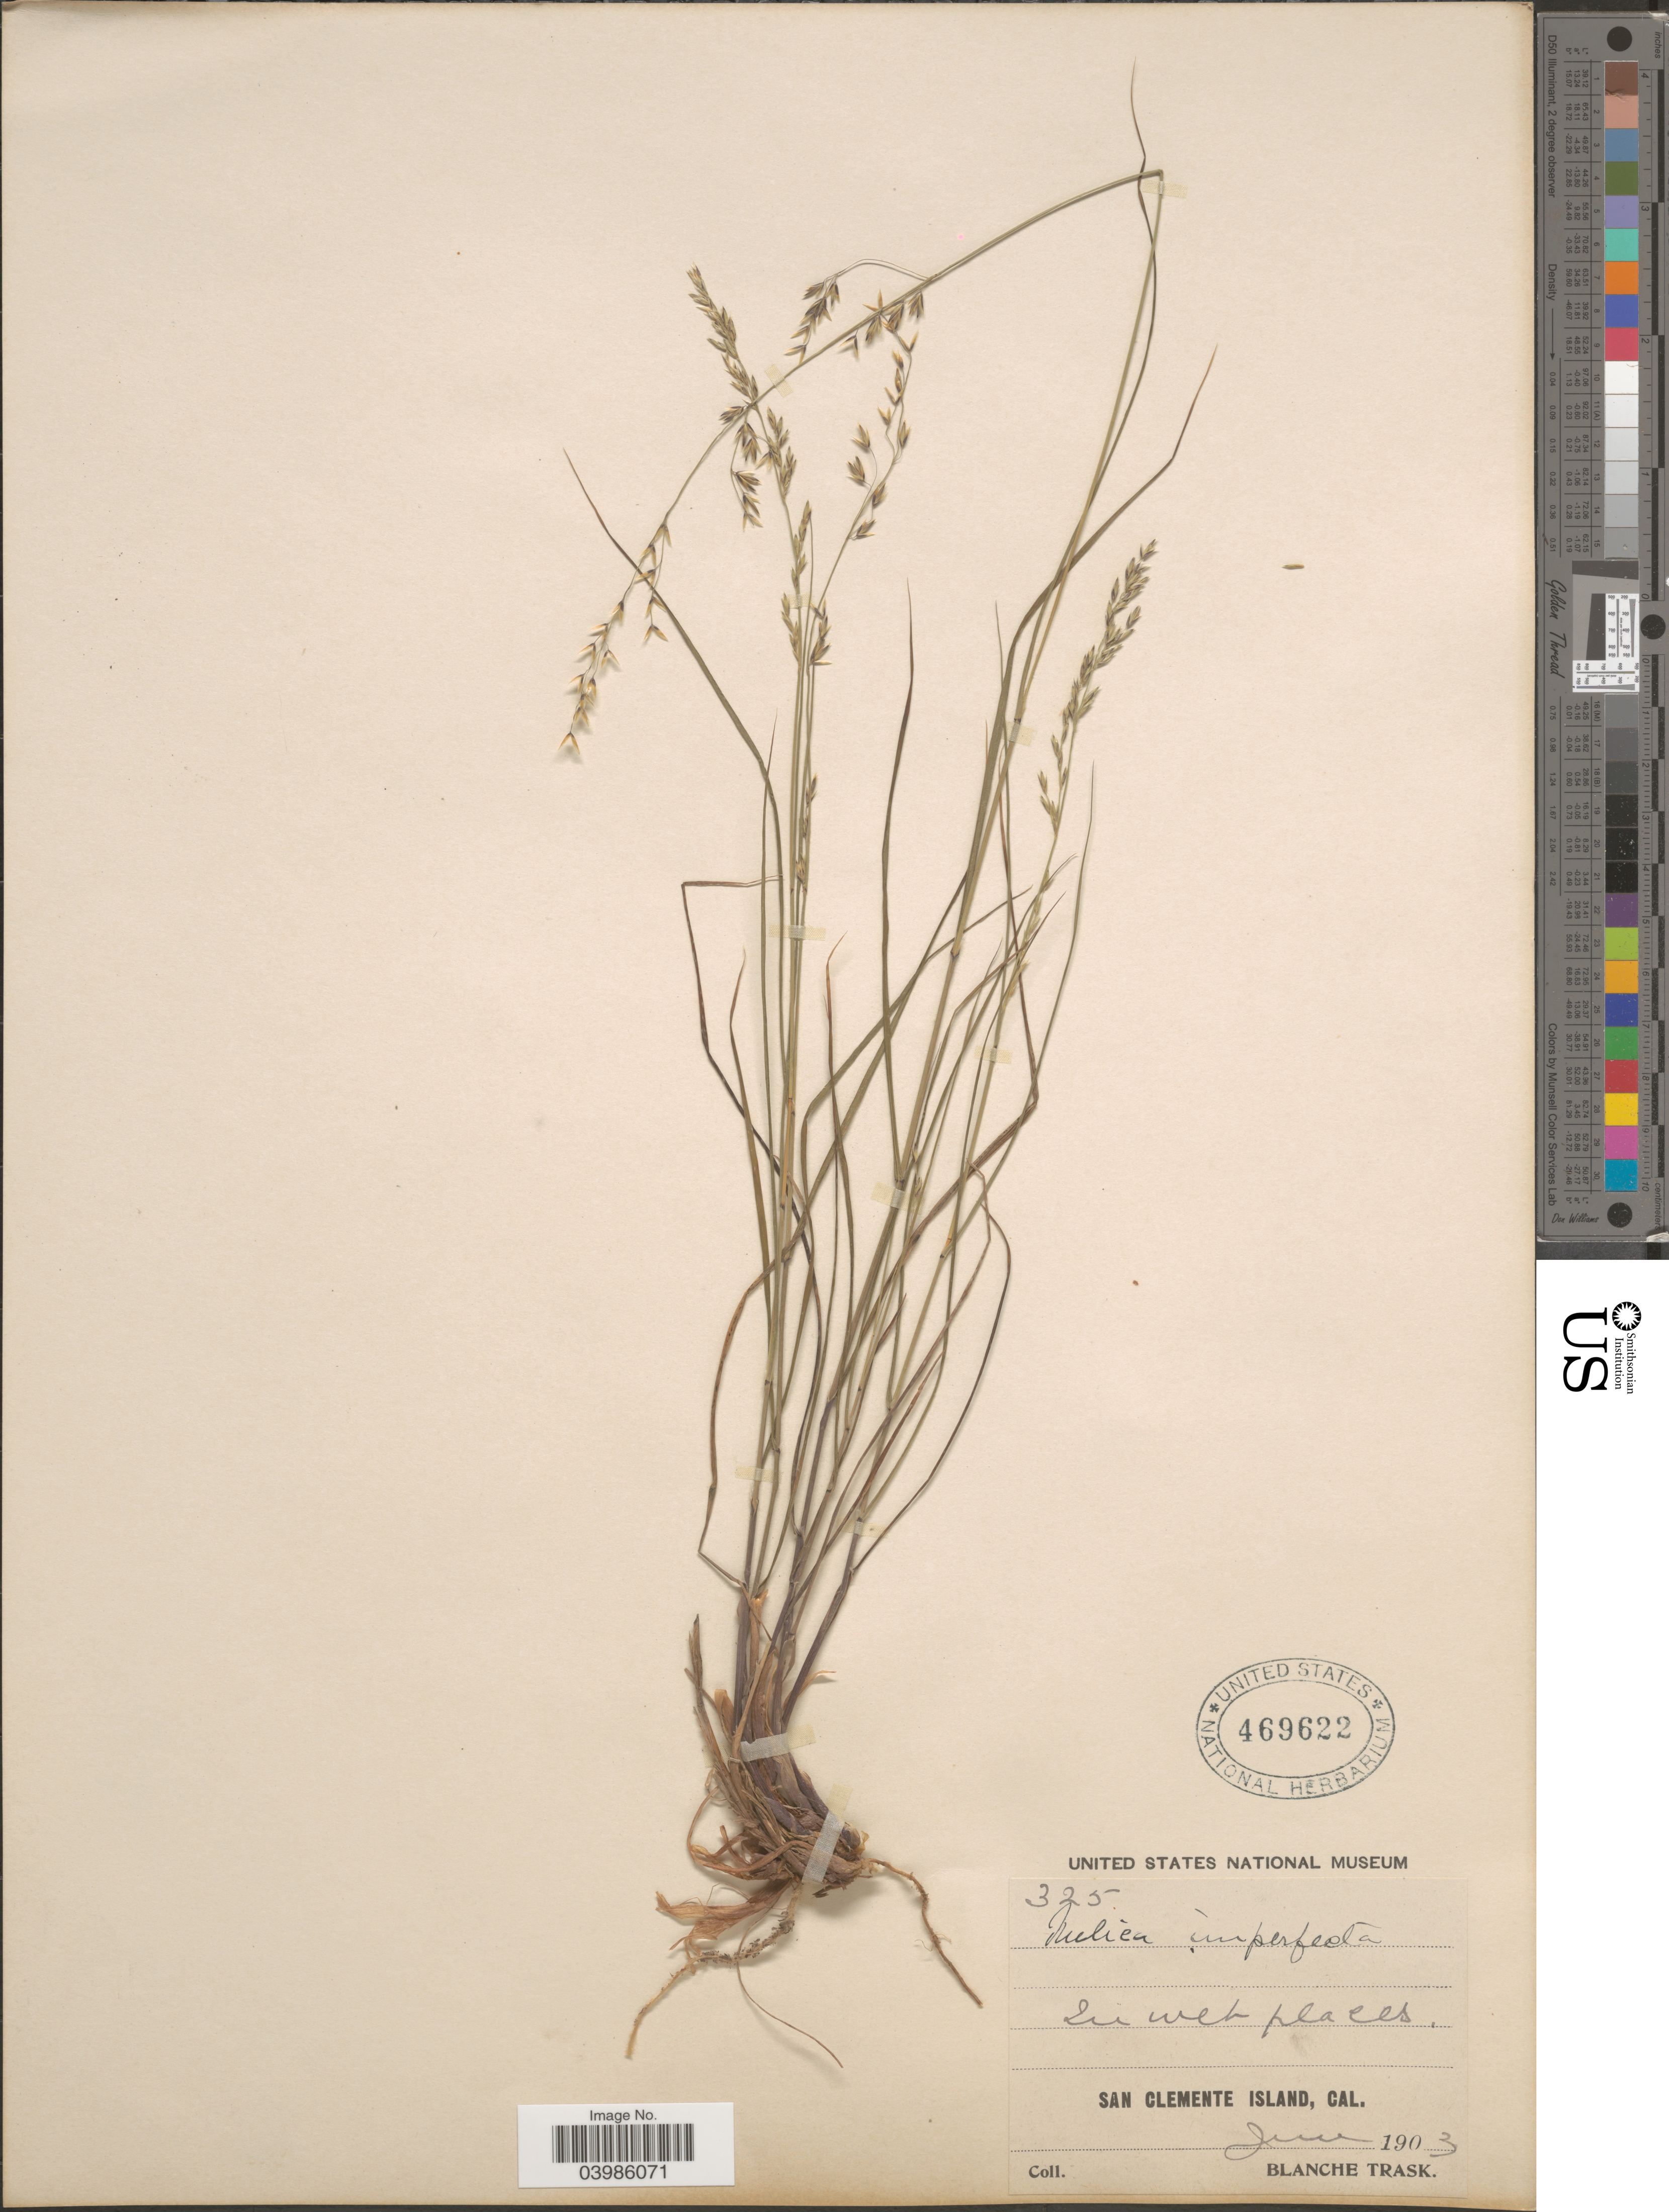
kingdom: Plantae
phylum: Tracheophyta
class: Liliopsida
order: Poales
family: Poaceae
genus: Melica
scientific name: Melica imperfecta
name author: Trin.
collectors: B. Trask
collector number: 325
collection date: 1903-06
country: United States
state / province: California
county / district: Los Angeles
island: San Clemente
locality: San Clemente Island.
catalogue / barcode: US 469622